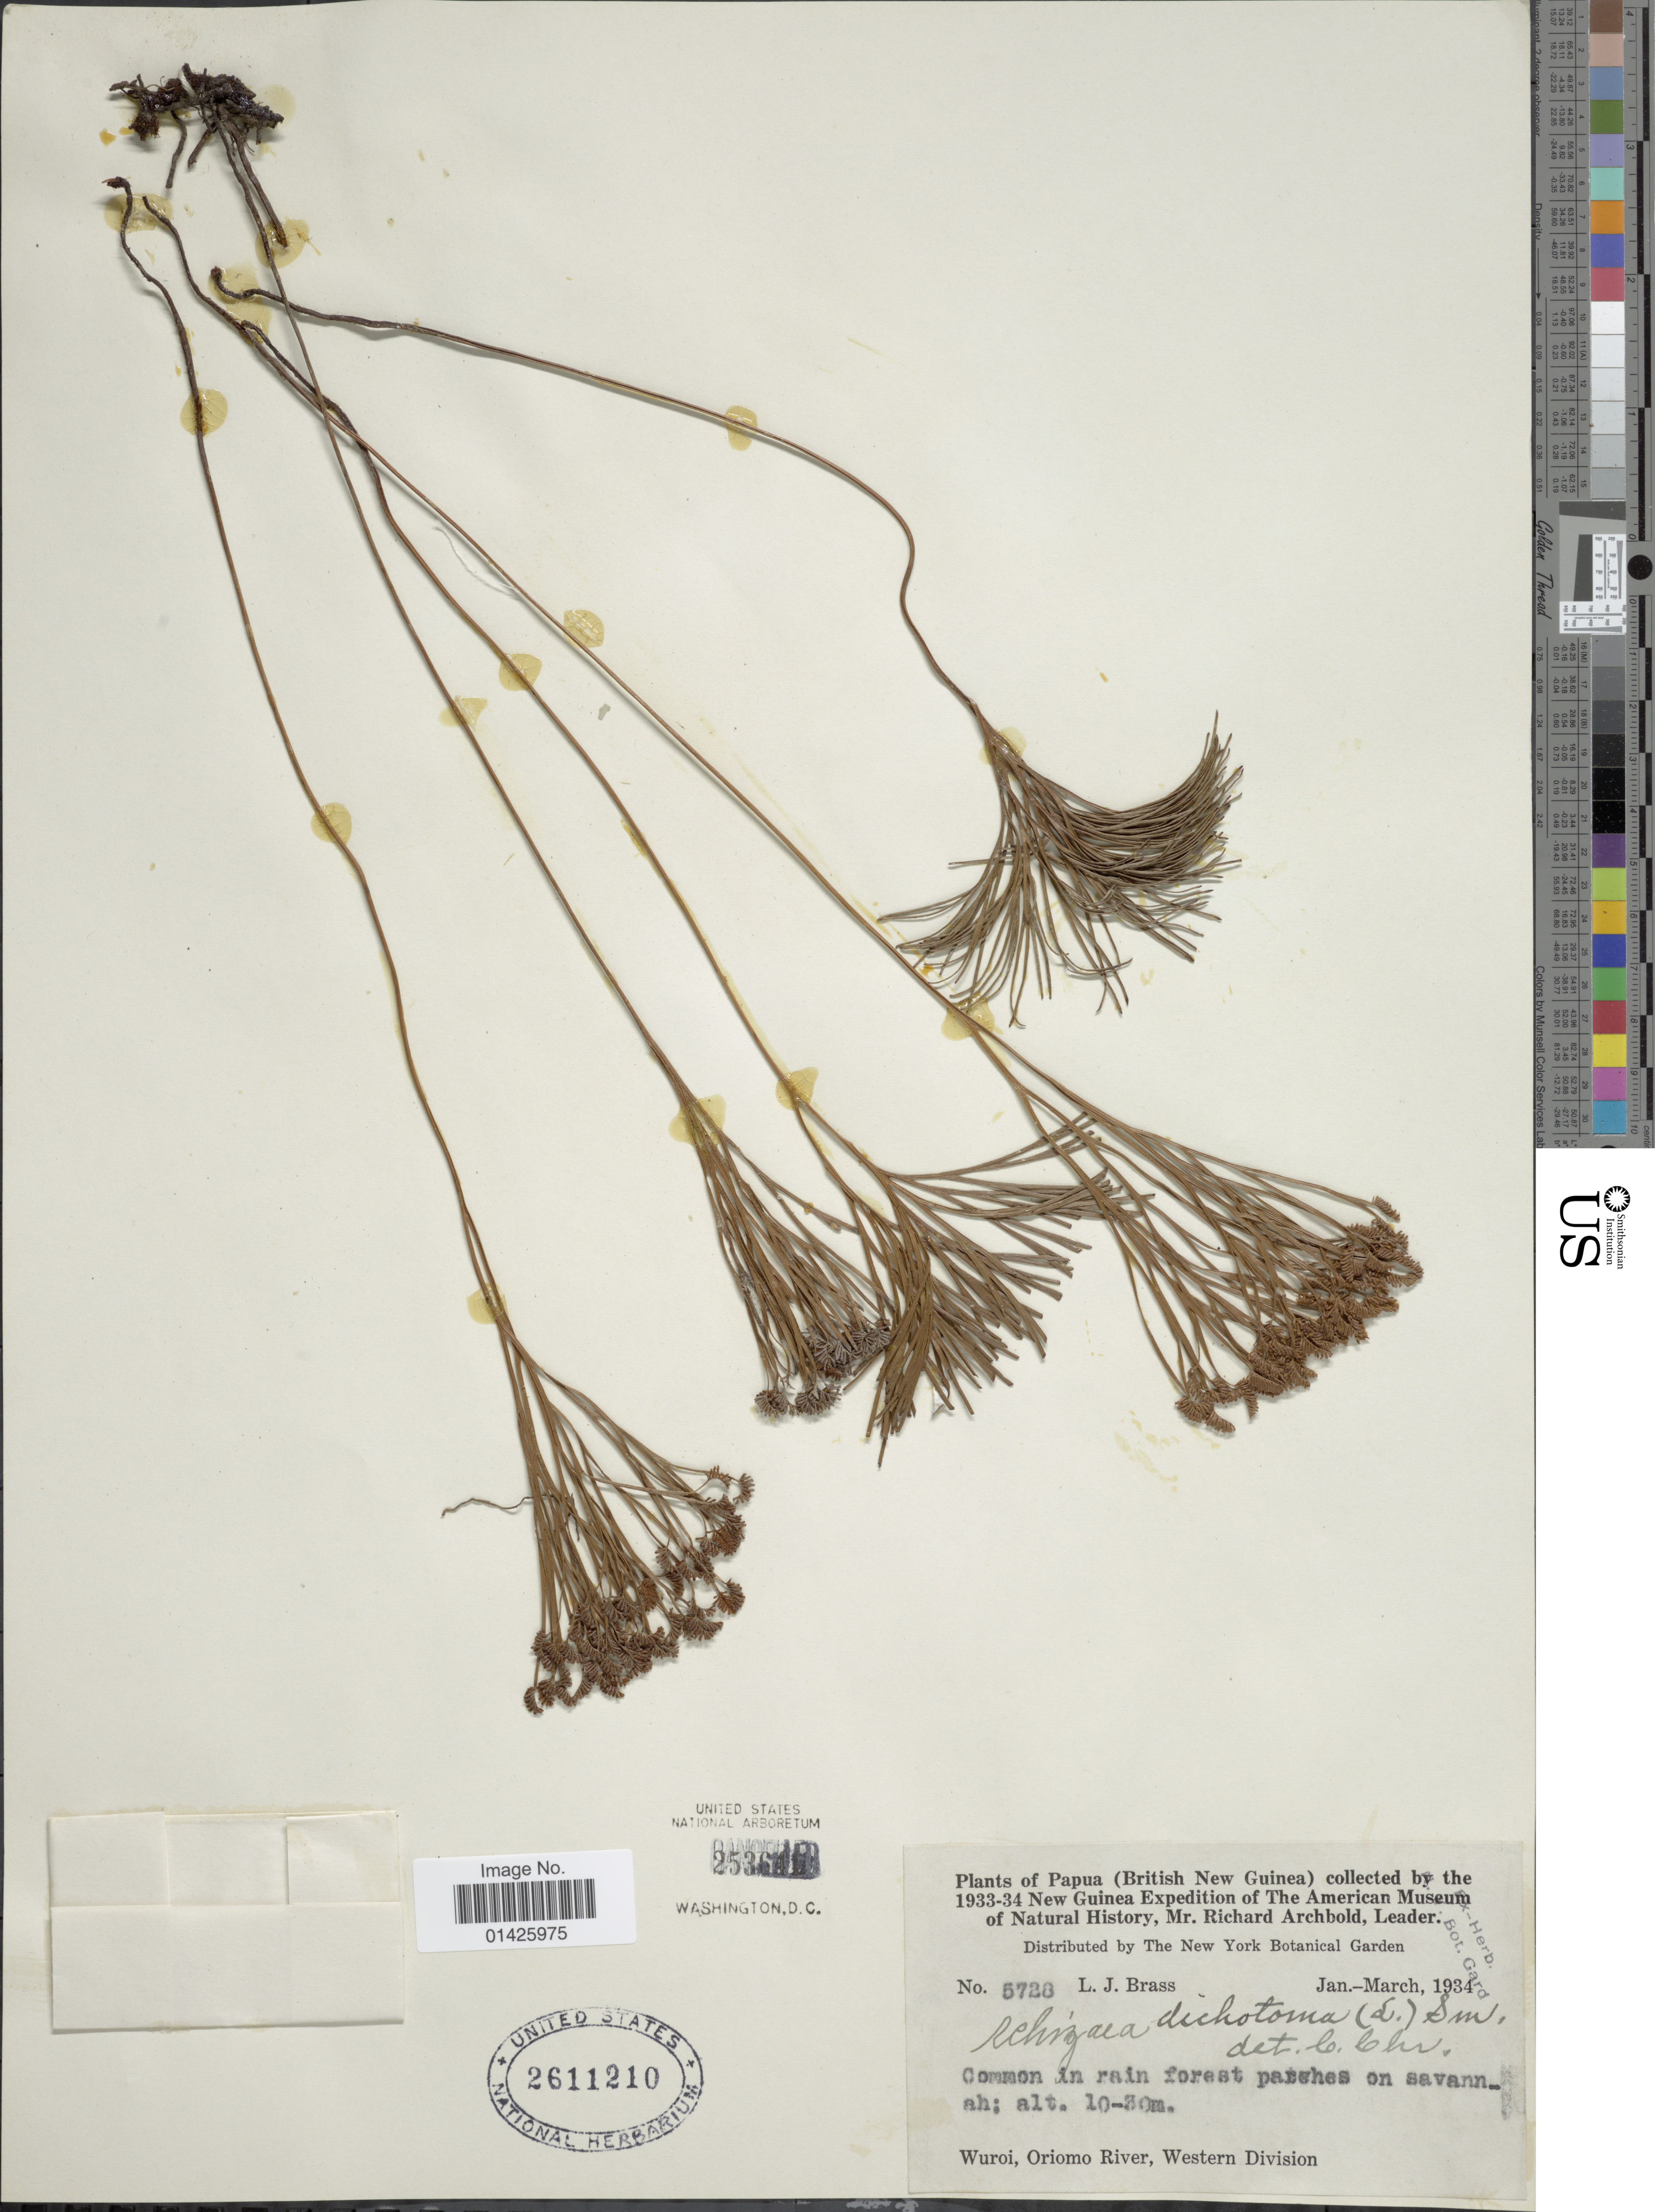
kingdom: Plantae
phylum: Tracheophyta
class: Polypodiopsida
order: Schizaeales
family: Schizaeaceae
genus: Schizaea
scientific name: Schizaea dichotoma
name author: (L.) J. Sm.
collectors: L. J. Brass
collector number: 5728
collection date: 1934-01/1934-03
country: Papua New Guinea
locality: British New Guinea, Wuroi, Oriomo River, Western Division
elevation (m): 10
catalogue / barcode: US 2611210